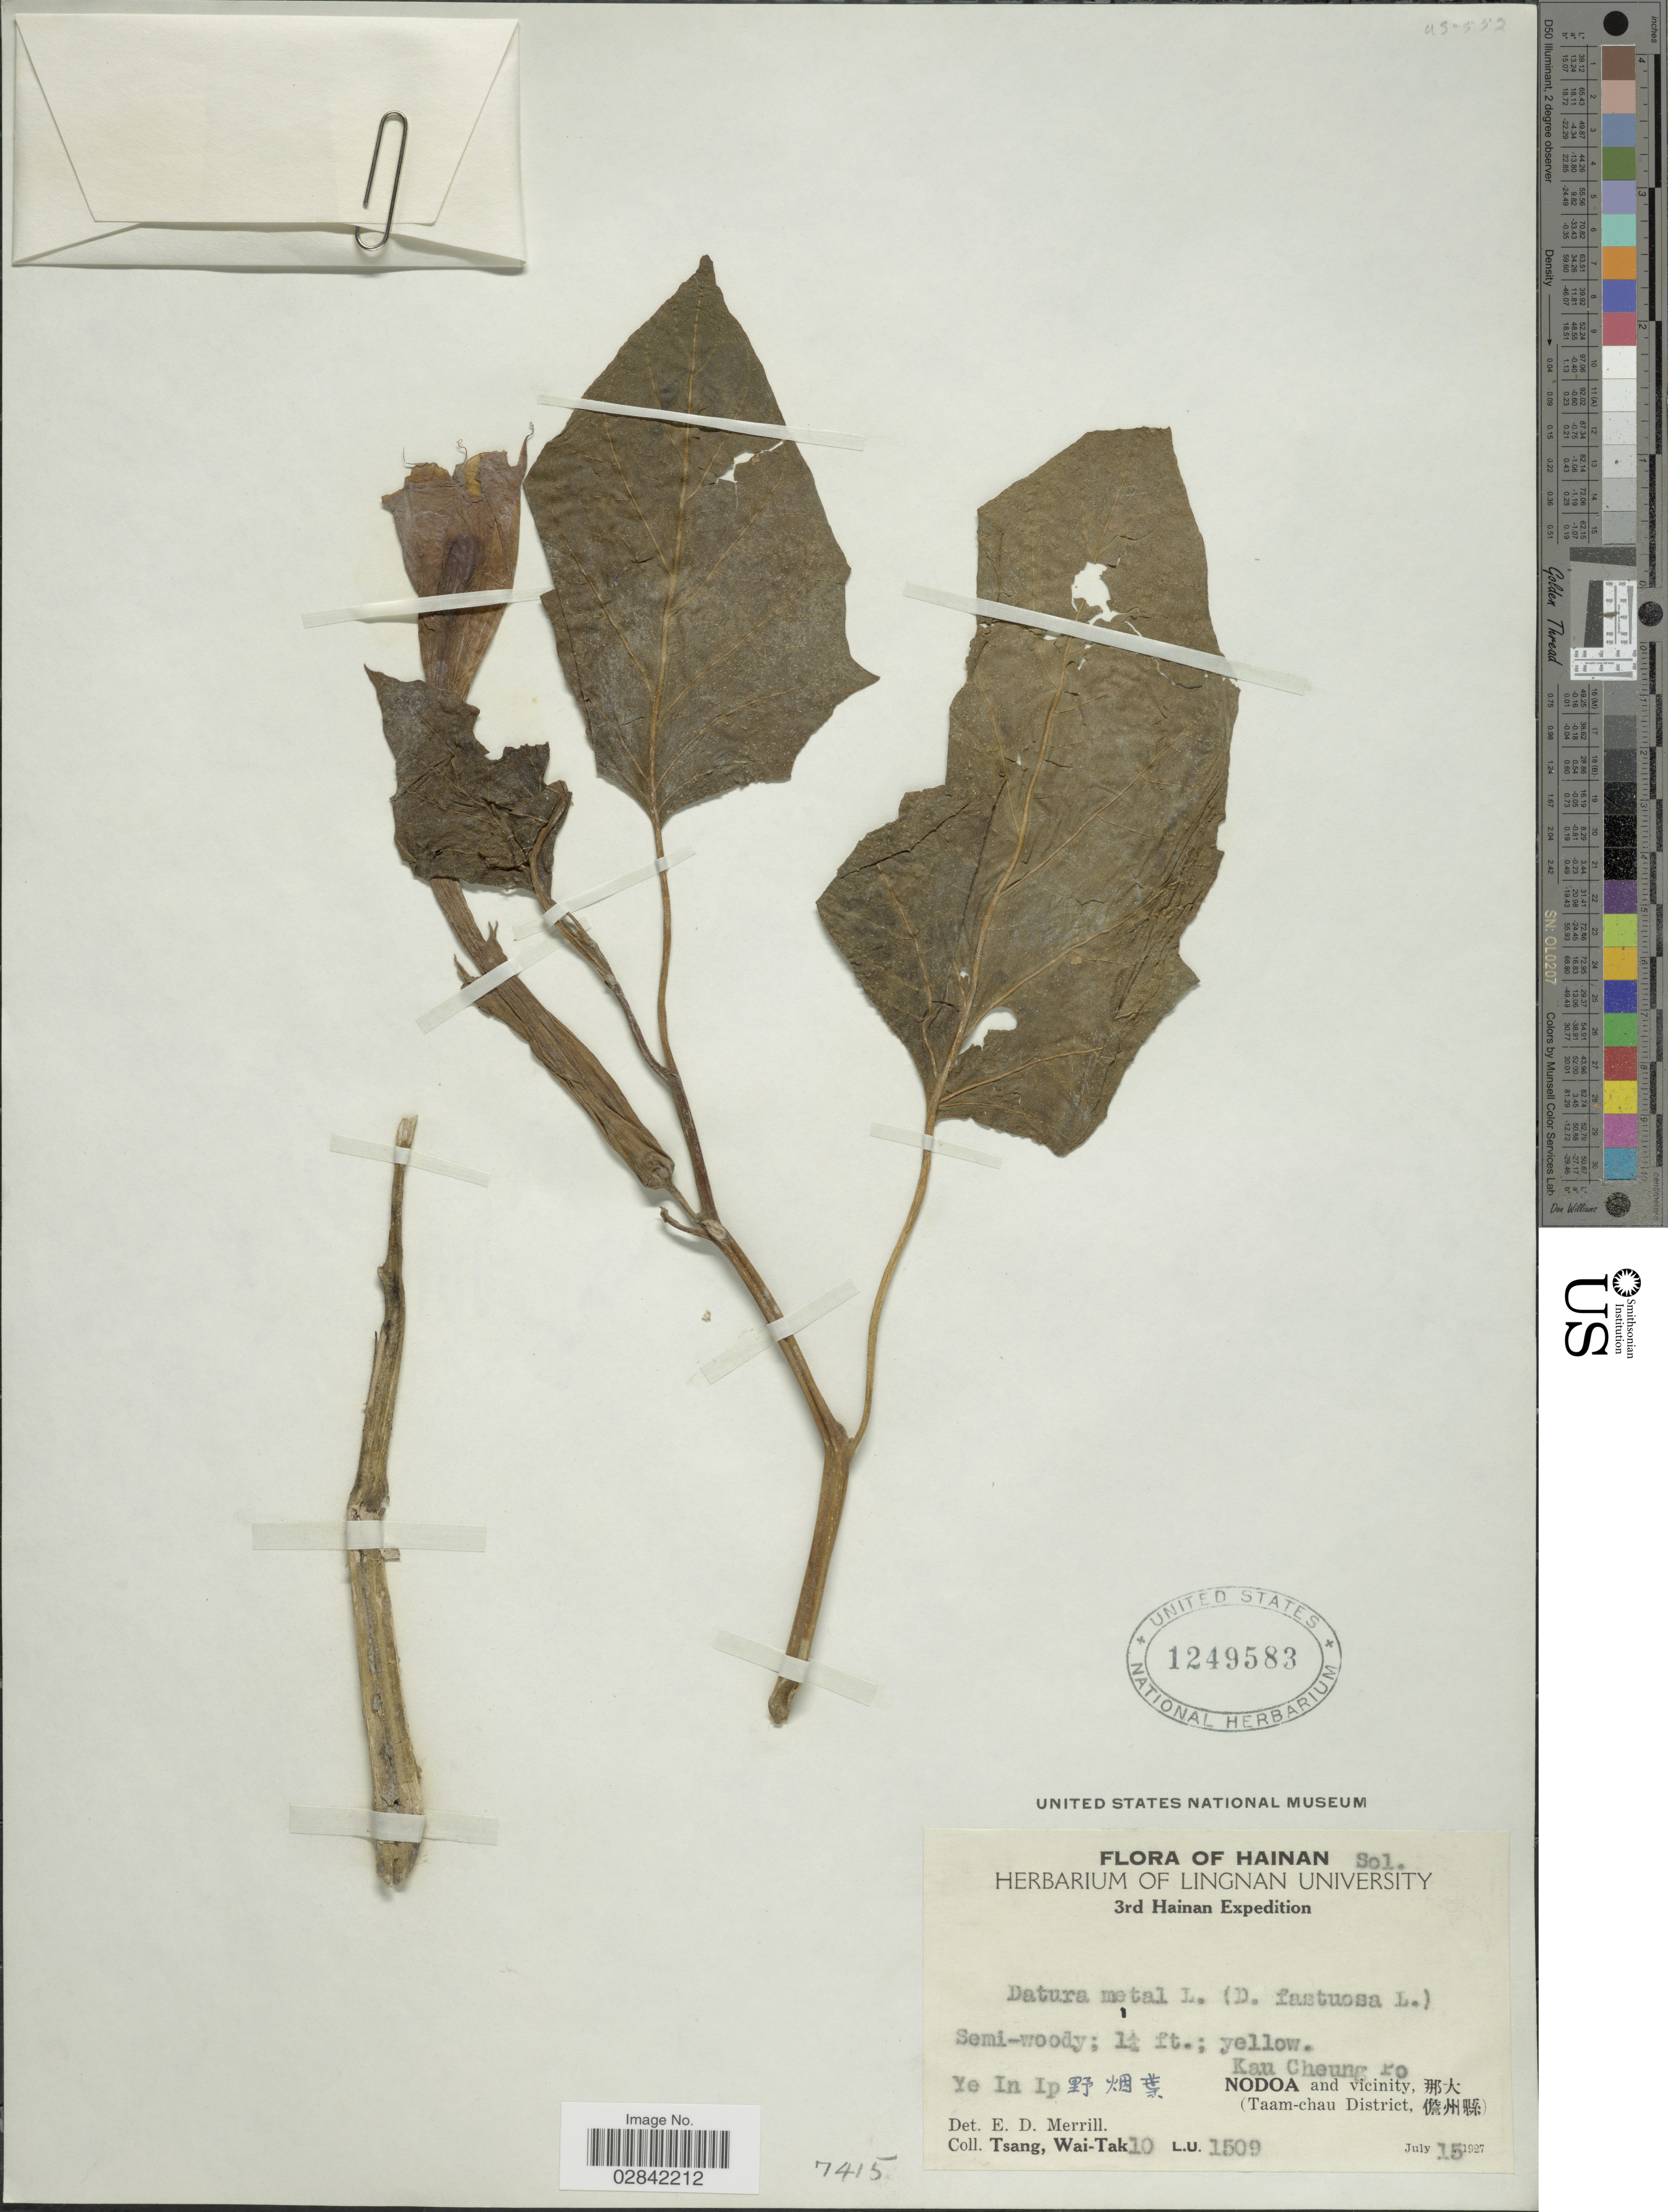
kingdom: Plantae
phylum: Tracheophyta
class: Magnoliopsida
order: Solanales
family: Solanaceae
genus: Datura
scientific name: Datura metel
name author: L.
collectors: W. T. Tsang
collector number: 10 L.U. 1509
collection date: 1927-07-15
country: China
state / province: Hainan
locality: Hainan, Kau Cheung Po, Nodoa and vicinity (Taam-chau District), Ye In Ip.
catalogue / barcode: US 1249583